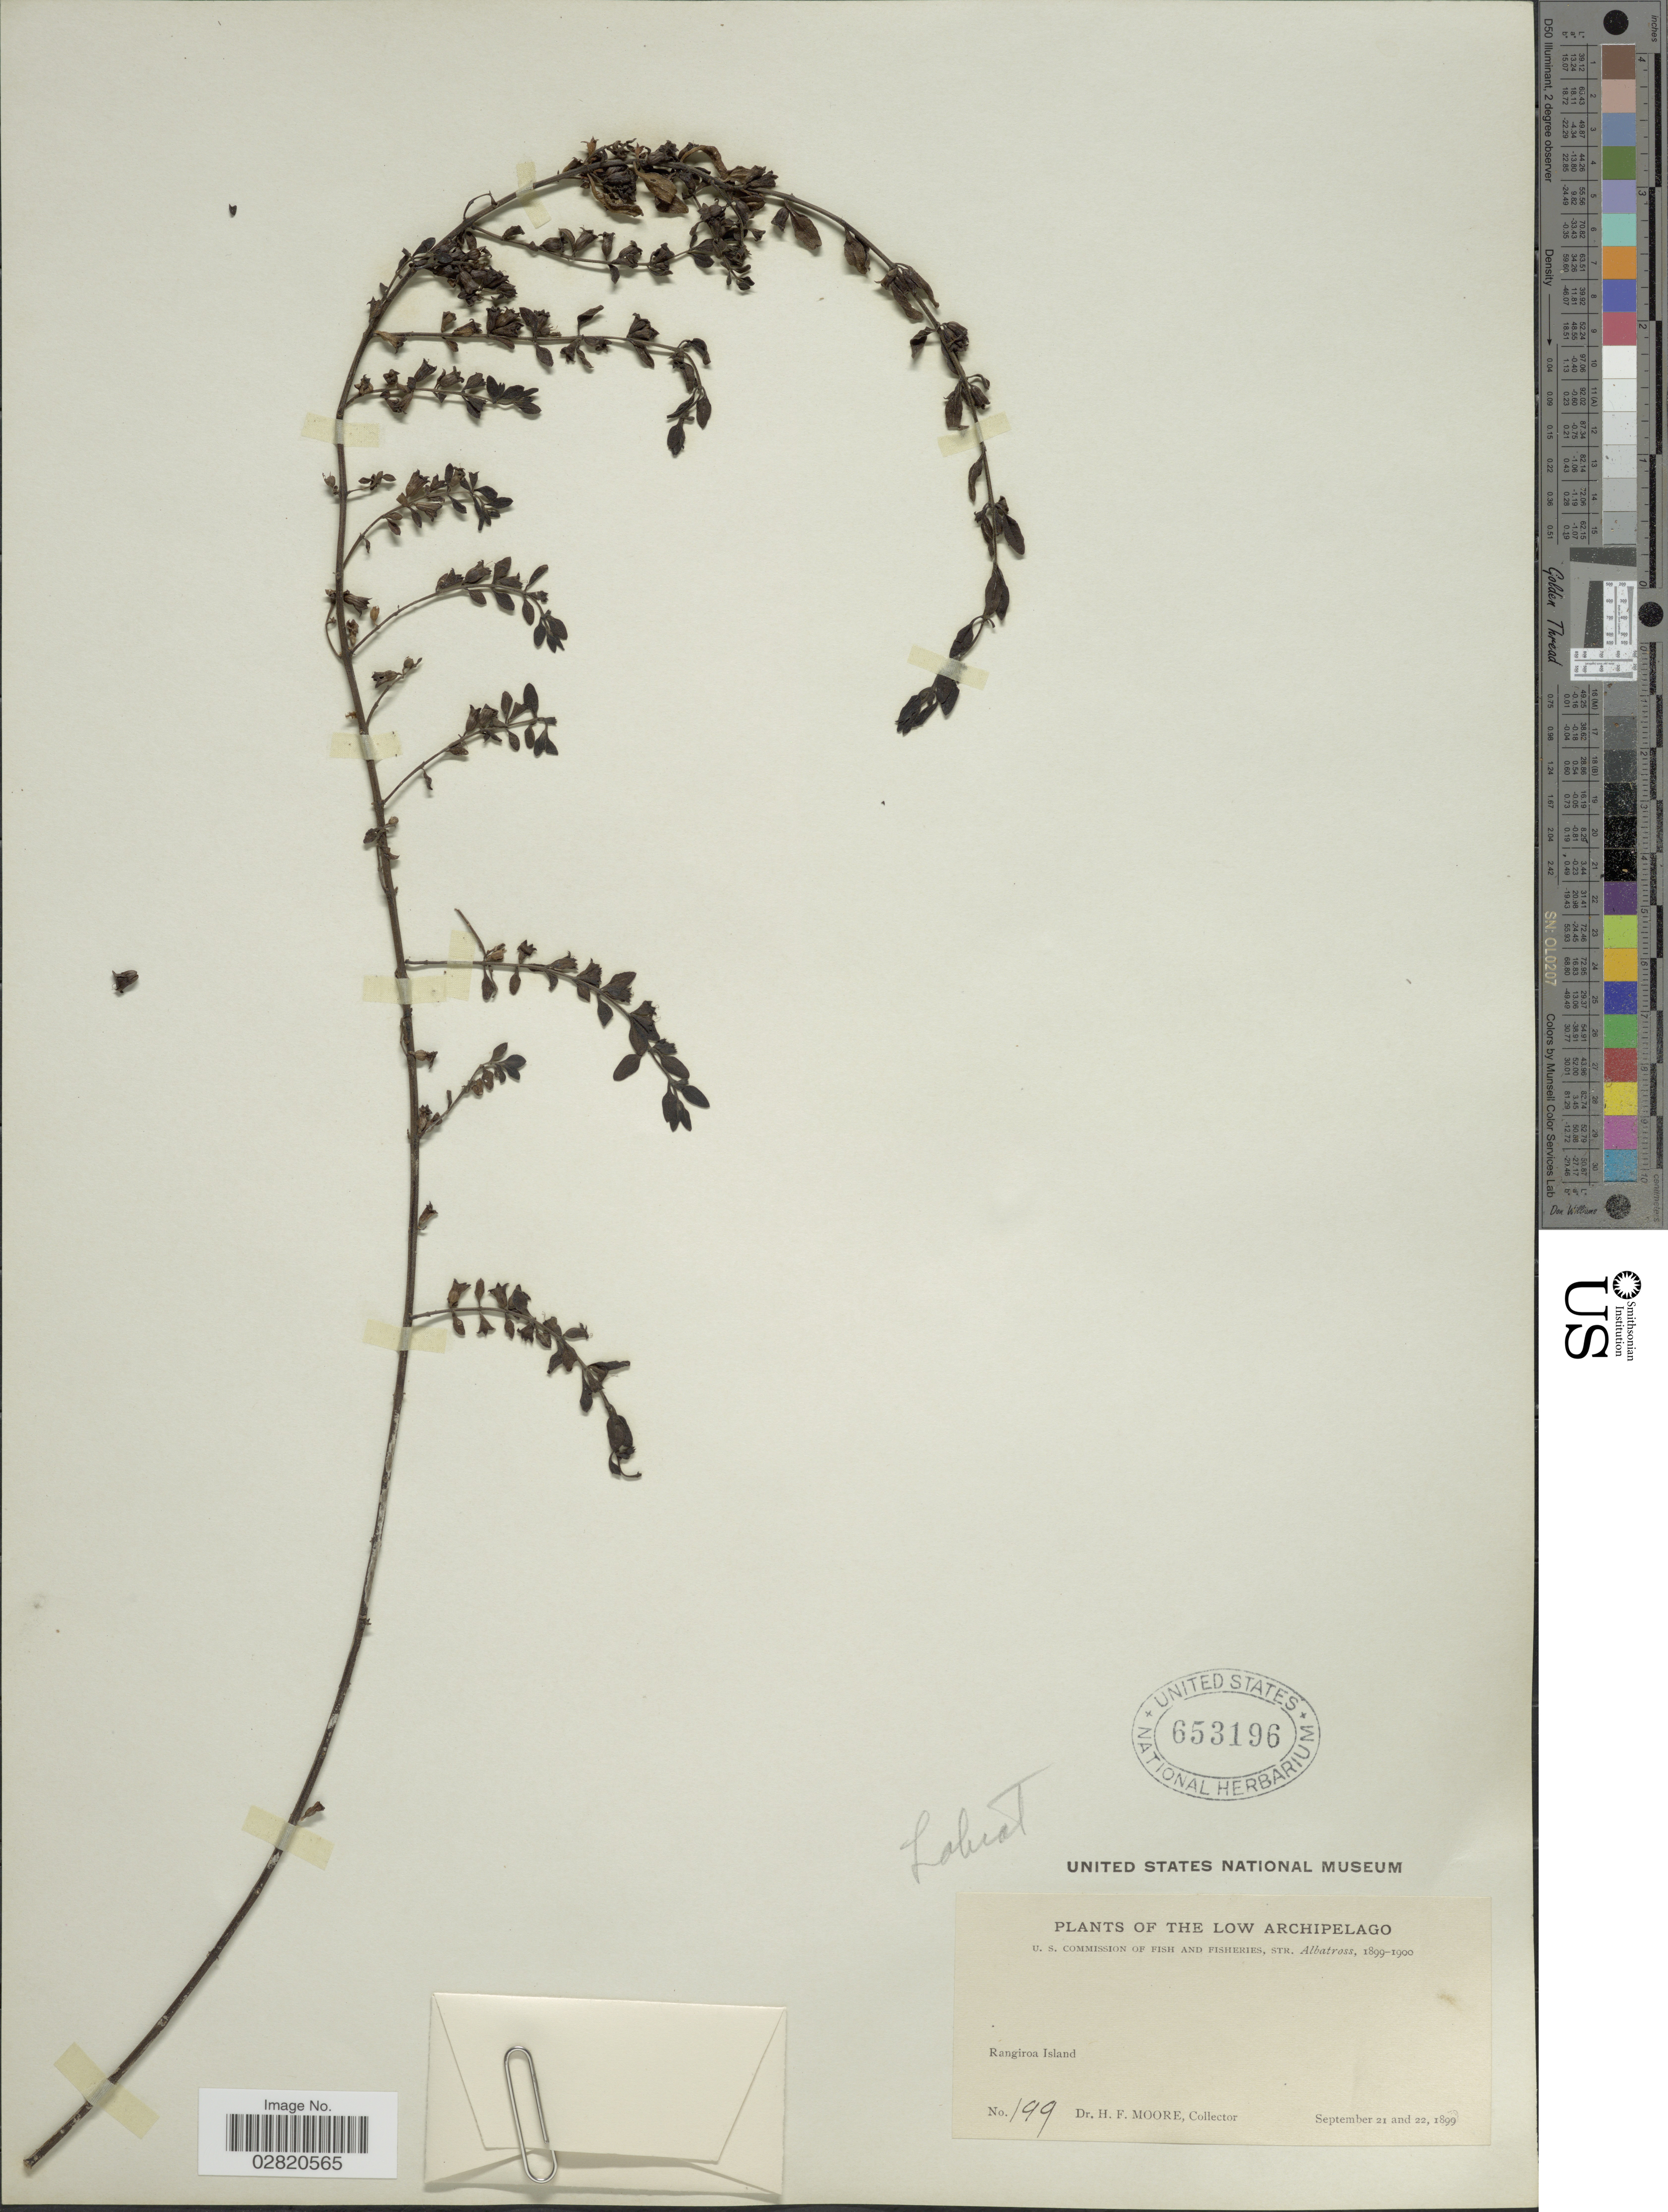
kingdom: Plantae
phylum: Tracheophyta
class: Magnoliopsida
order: Lamiales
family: Lamiaceae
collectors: H. F. Moore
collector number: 199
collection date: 1899-09-21/1899-09-22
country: French Polynesia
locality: Low Archipelago. Rangiroa Island.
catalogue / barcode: US 653196